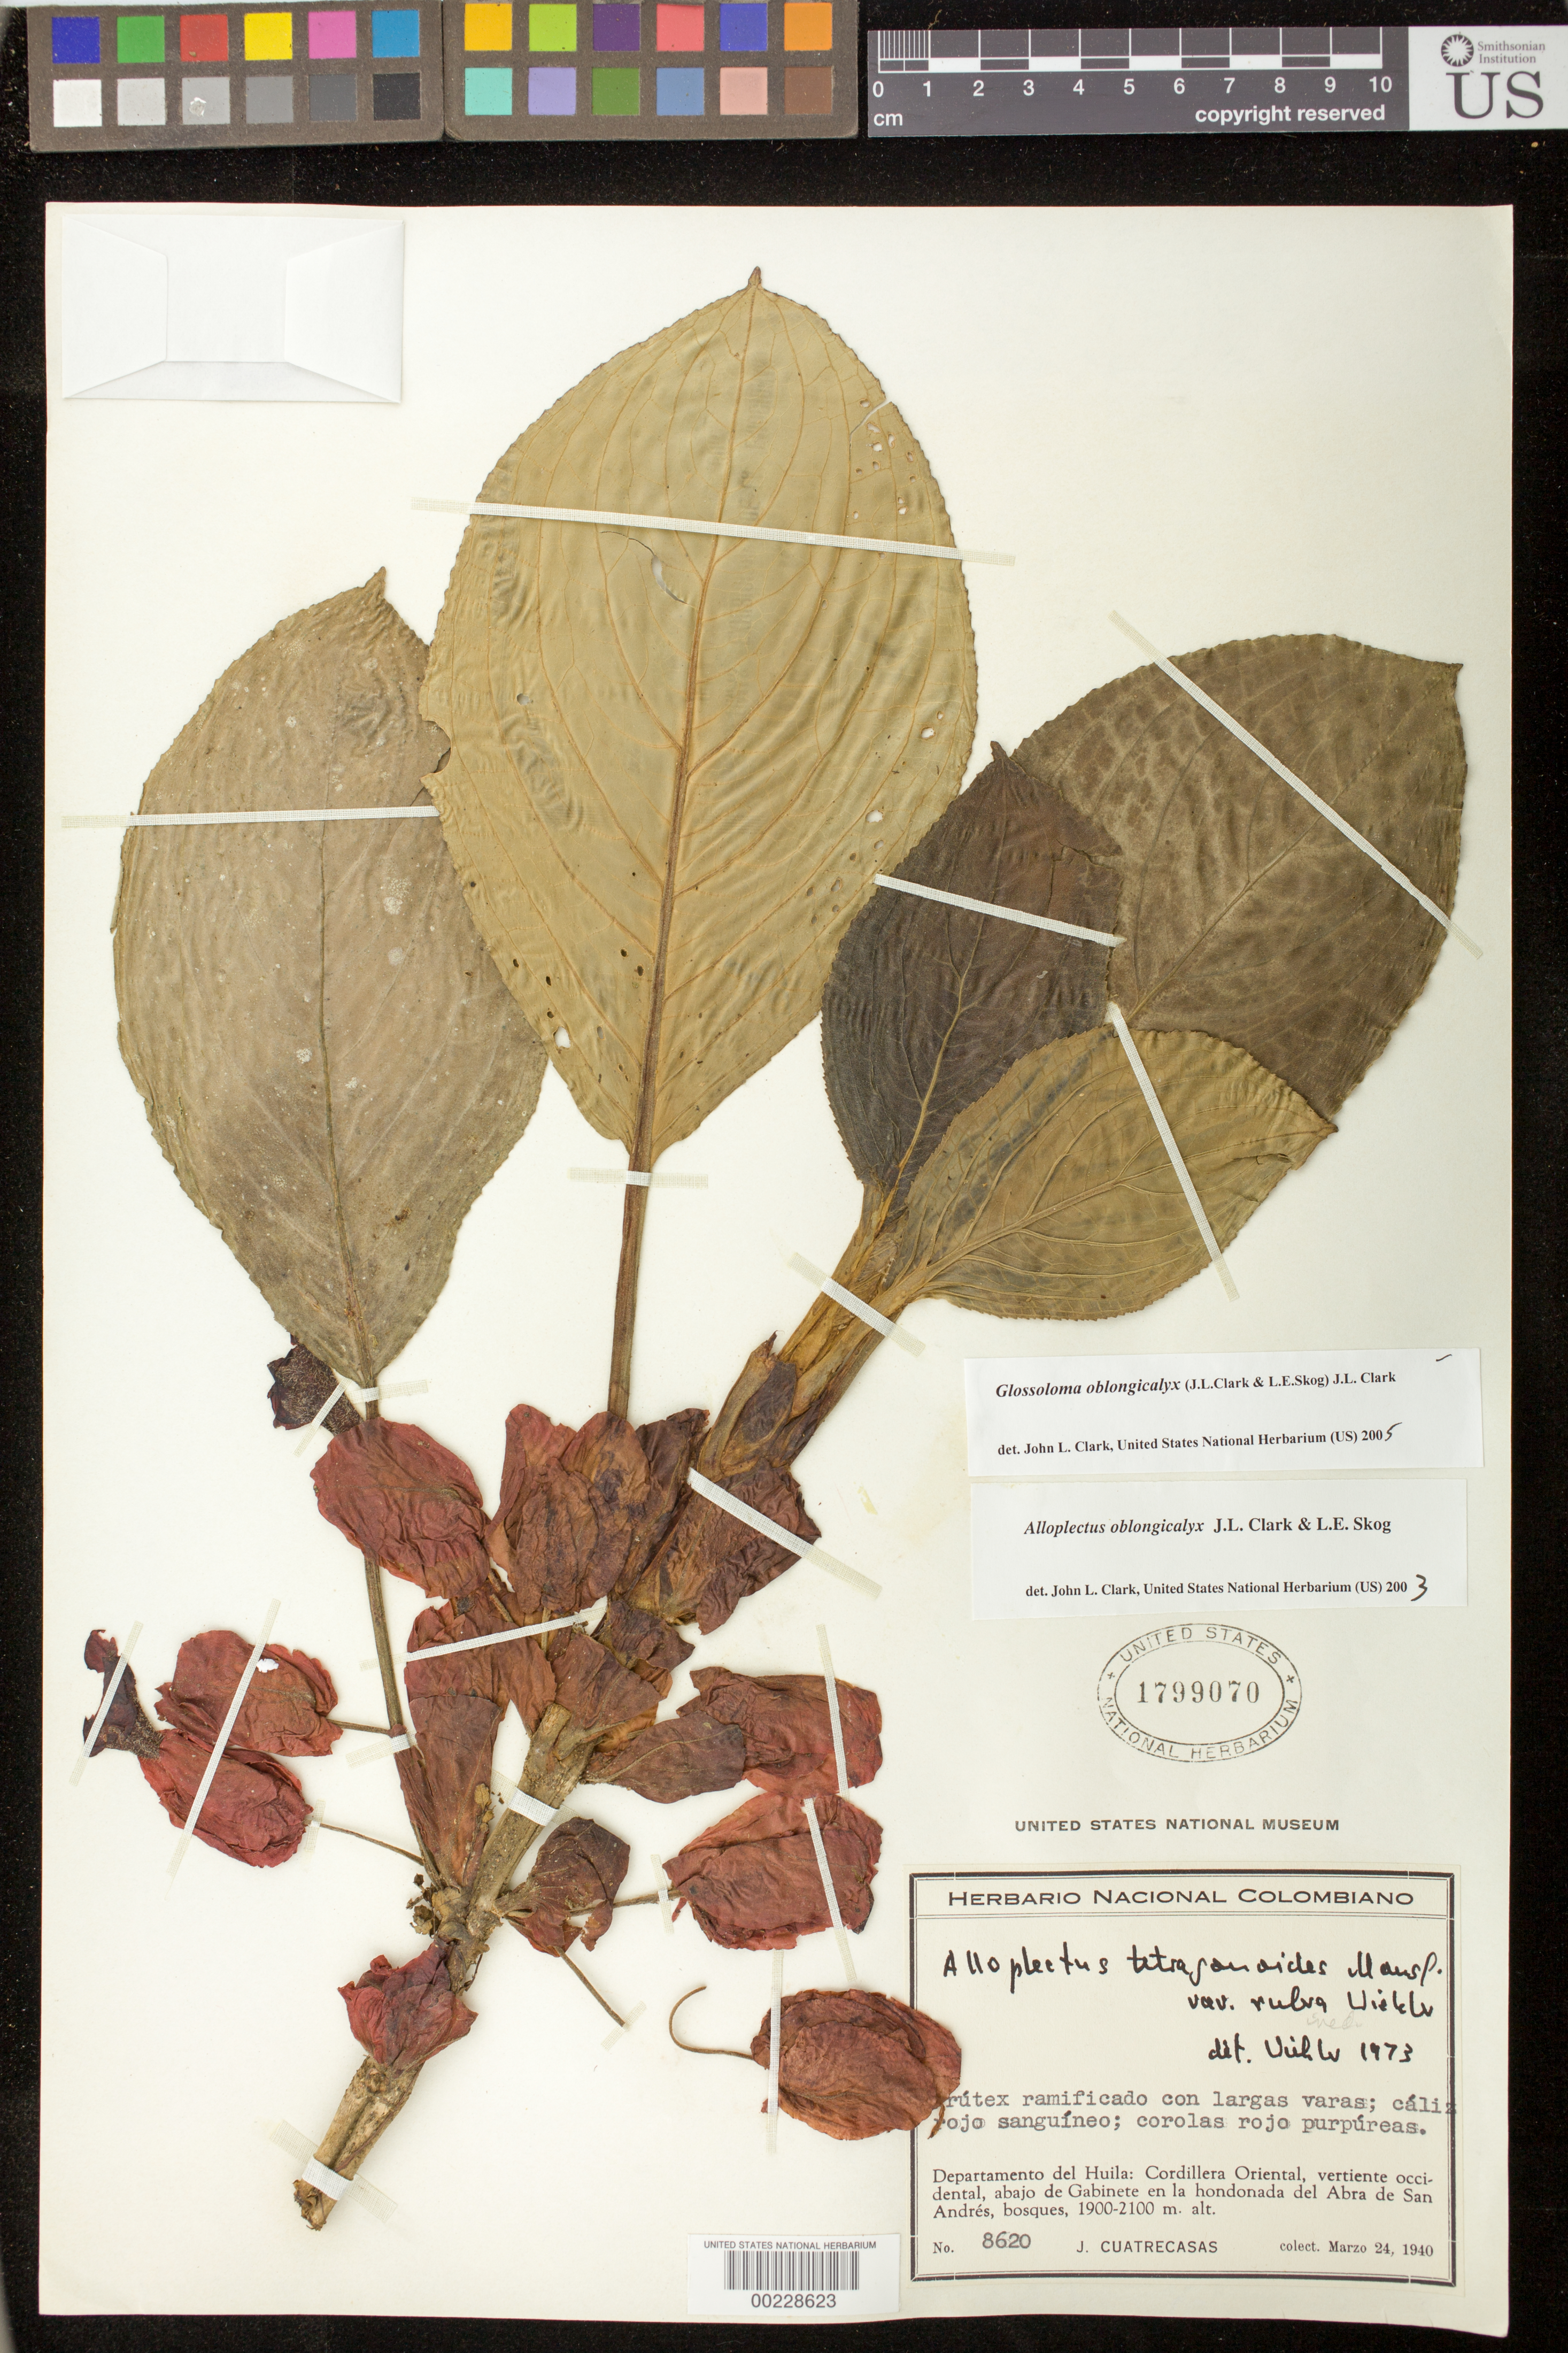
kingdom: Plantae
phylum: Tracheophyta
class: Magnoliopsida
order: Lamiales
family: Gesneriaceae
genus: Glossoloma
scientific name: Glossoloma oblongicalyx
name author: (J.L. Clark & L.E. Skog) J.L. Clark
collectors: J. Cuatrecasas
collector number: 8620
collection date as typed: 24 Mar 1940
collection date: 1940-03-24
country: Colombia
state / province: Huila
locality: Cordillera Oriental, vertiente occidental, abajo de Gabinete en la hondonada del Abra de San Andrés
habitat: Bosques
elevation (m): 1900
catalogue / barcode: US 1799070